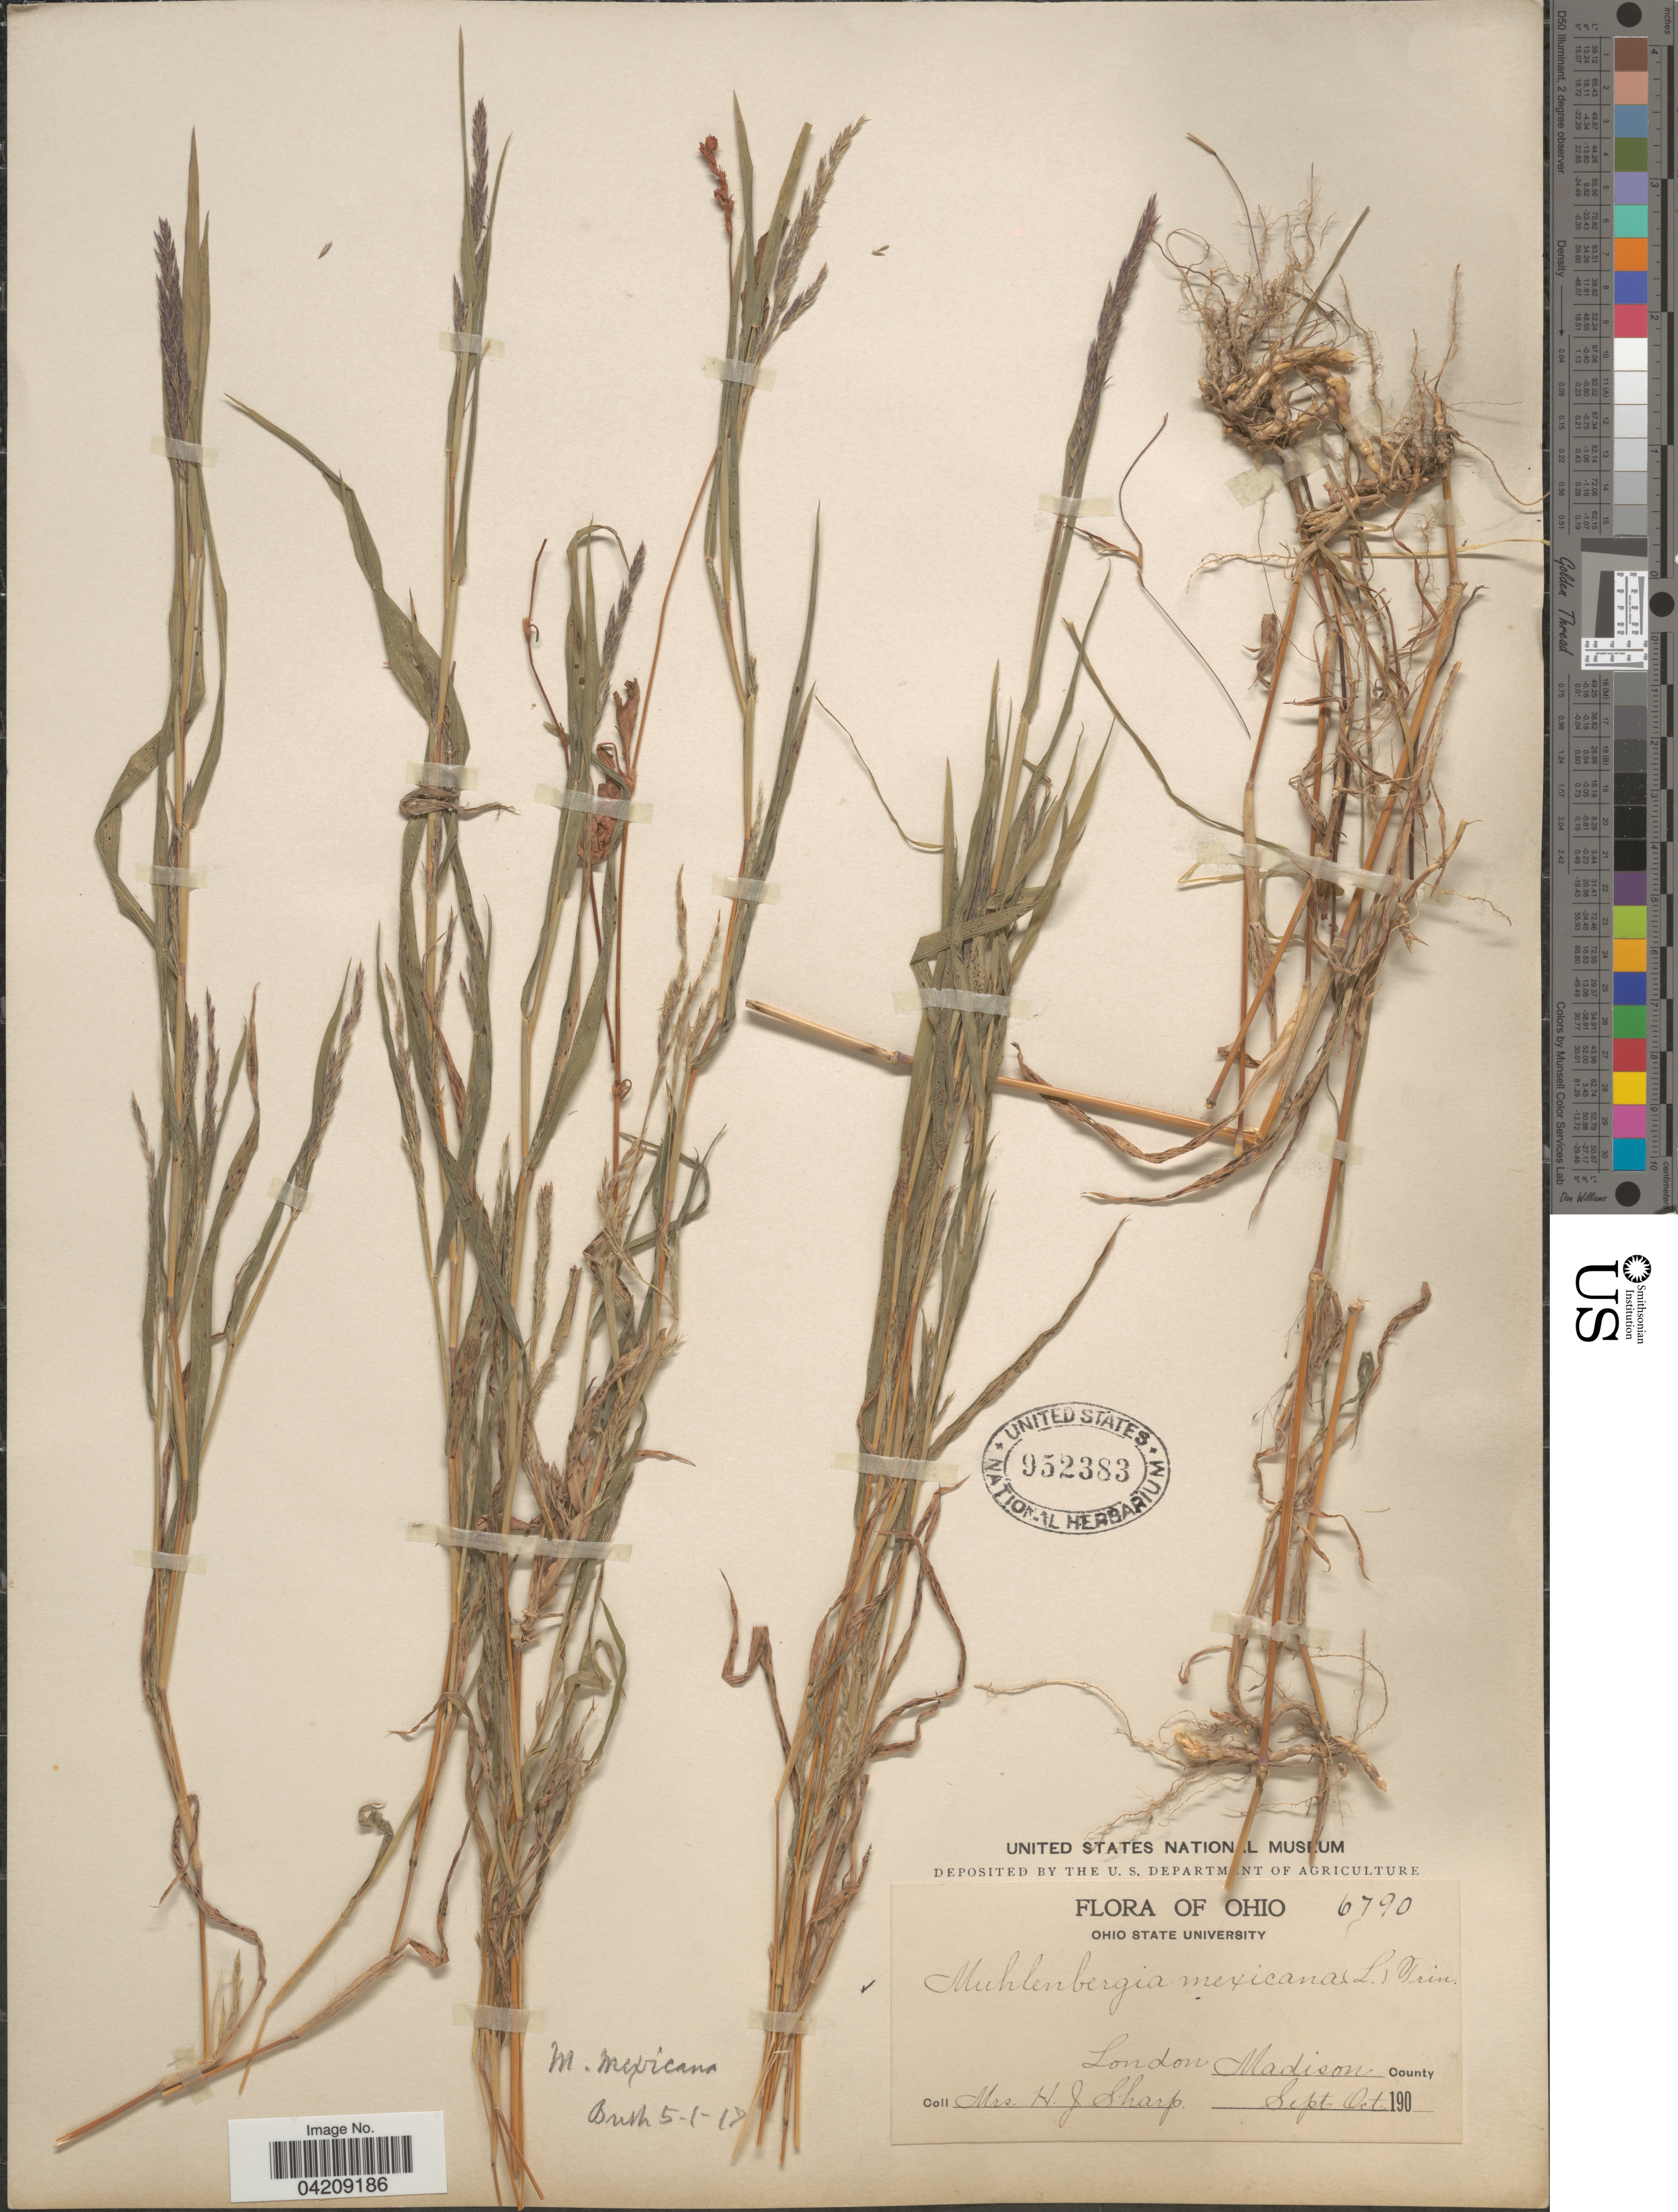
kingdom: Plantae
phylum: Tracheophyta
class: Liliopsida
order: Poales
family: Poaceae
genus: Muhlenbergia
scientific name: Muhlenbergia frondosa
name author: (Poir.) Fernald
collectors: M. Sharp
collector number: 6790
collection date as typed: Sept. Oct. 190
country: United States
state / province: Ohio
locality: London Madison County.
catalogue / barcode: US 952383